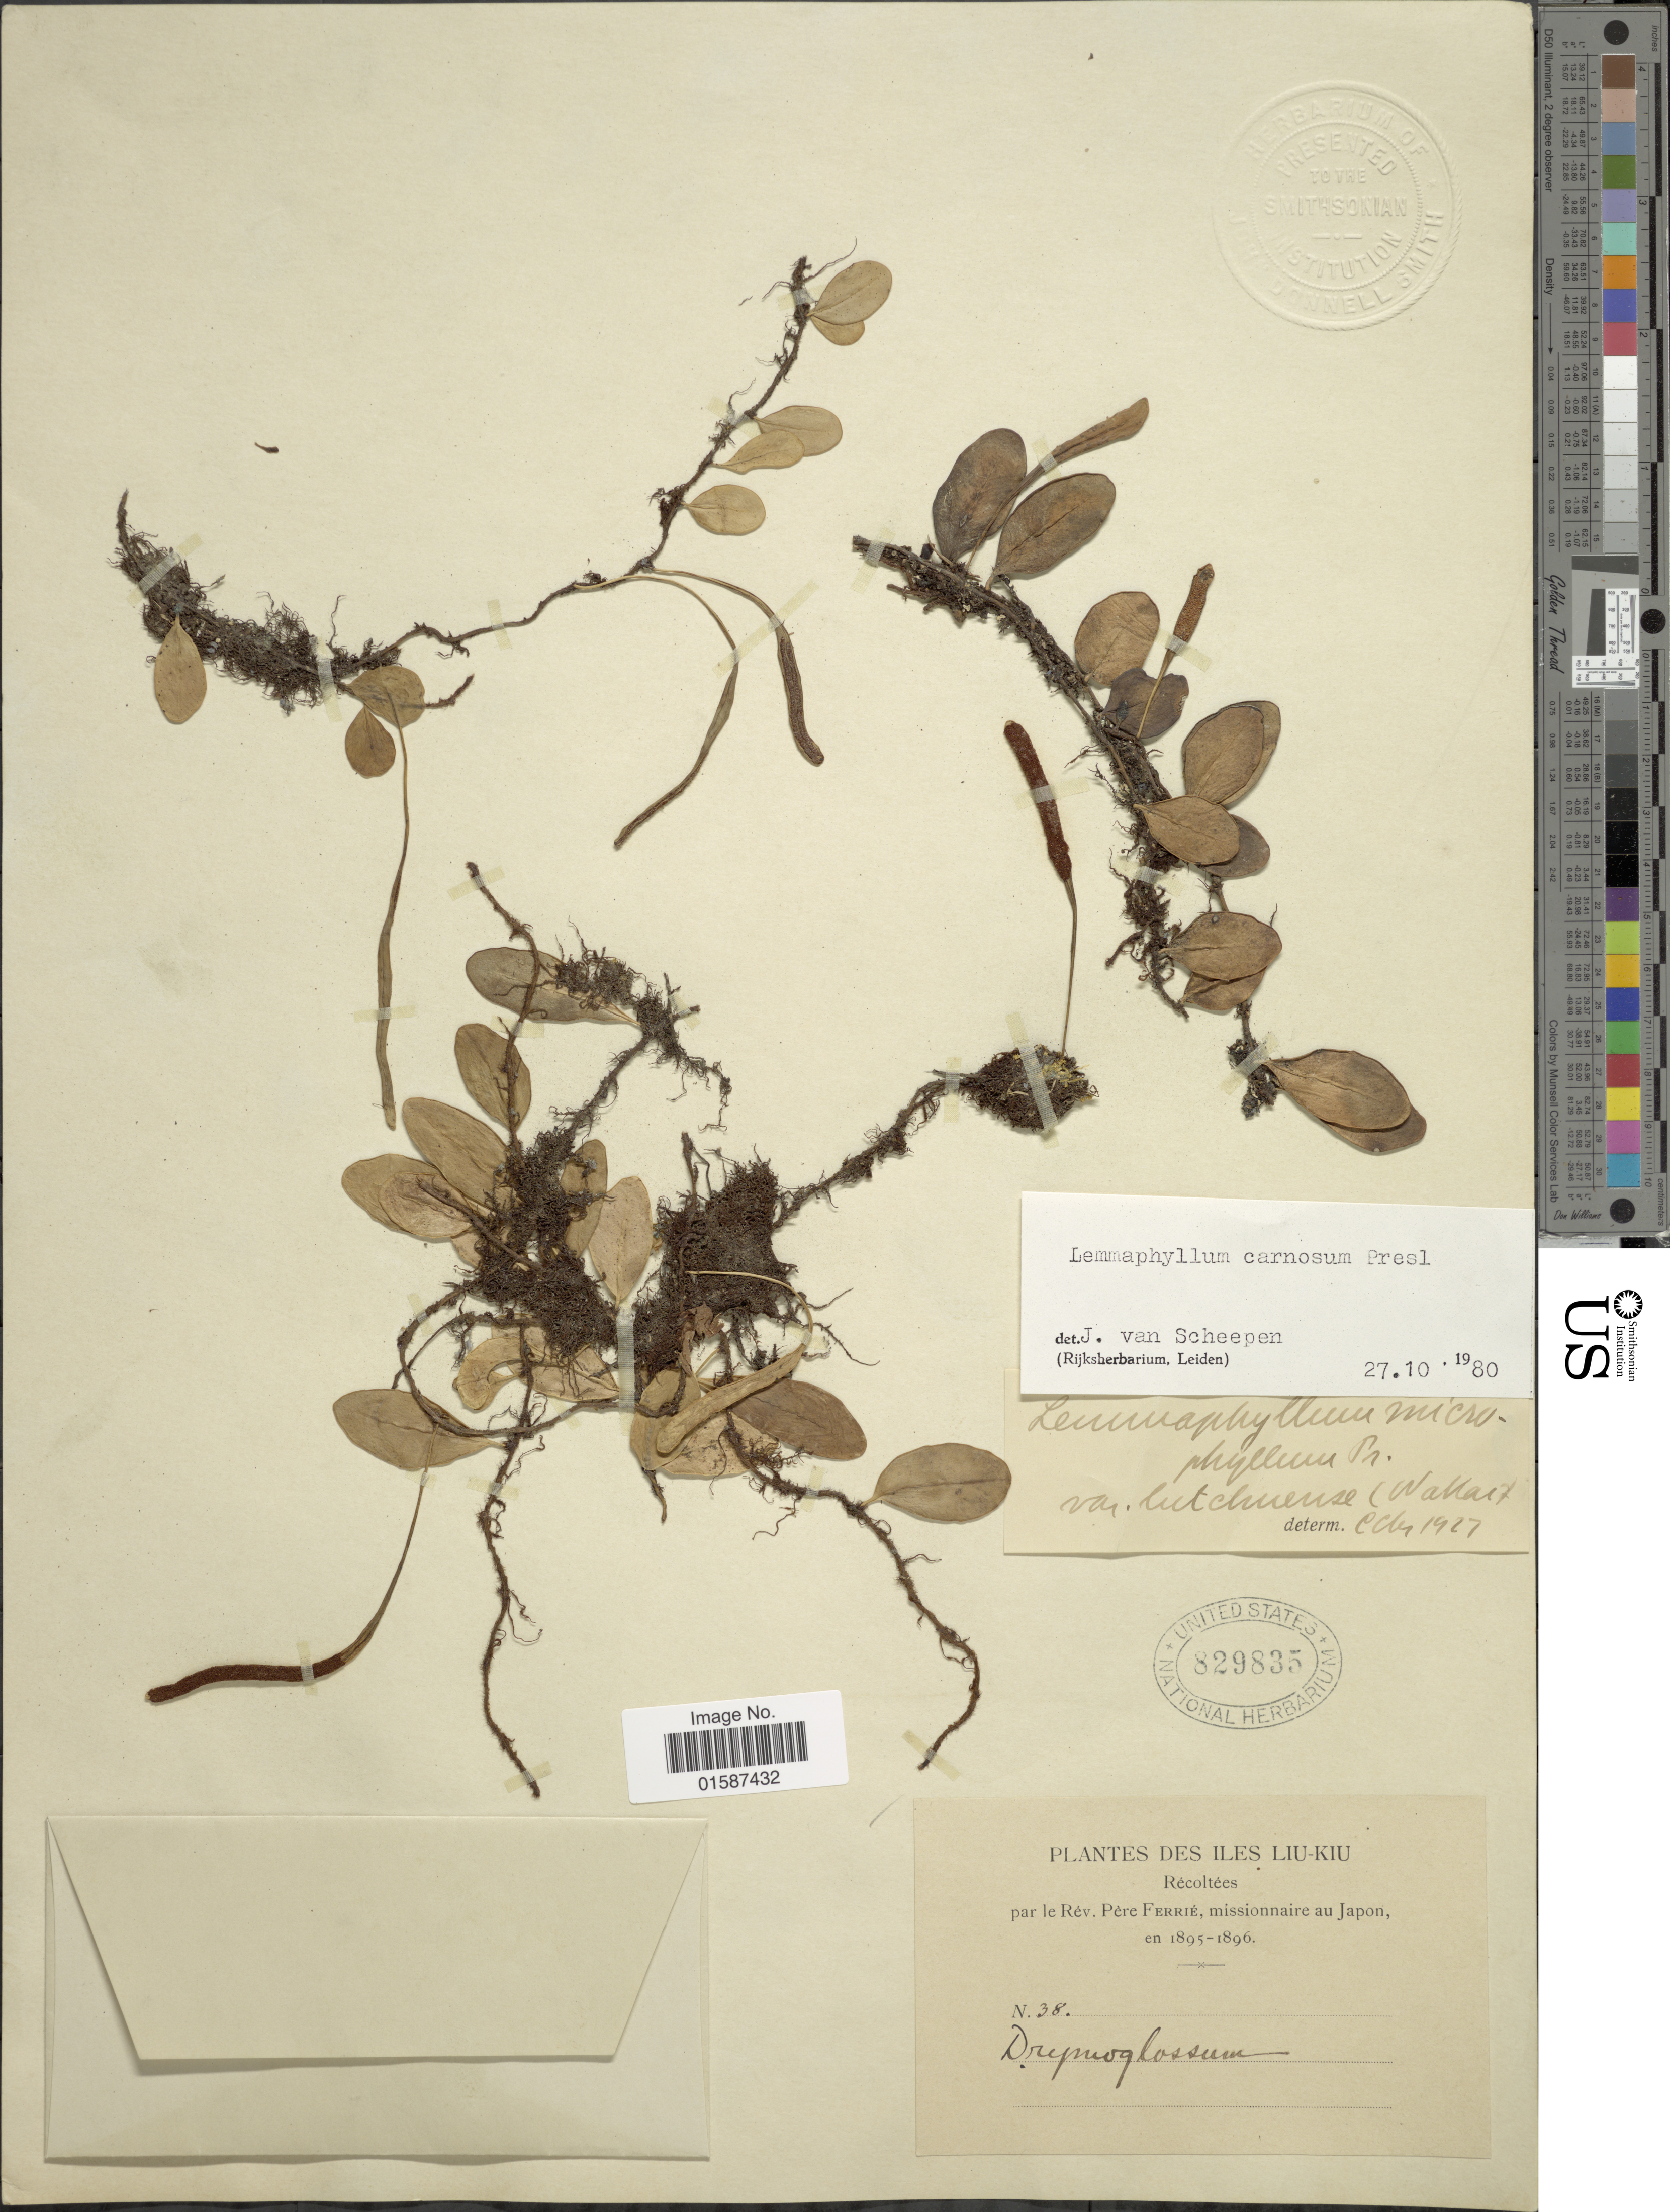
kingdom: Plantae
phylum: Tracheophyta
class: Polypodiopsida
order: Polypodiales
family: Polypodiaceae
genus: Lemmaphyllum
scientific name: Lemmaphyllum carnosum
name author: (J. Sm. ex Hook.) C. Presl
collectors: P. Ferrié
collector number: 38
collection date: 1895/1896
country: Japan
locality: Iles Liu-Kiu, Japon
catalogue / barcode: US 829835